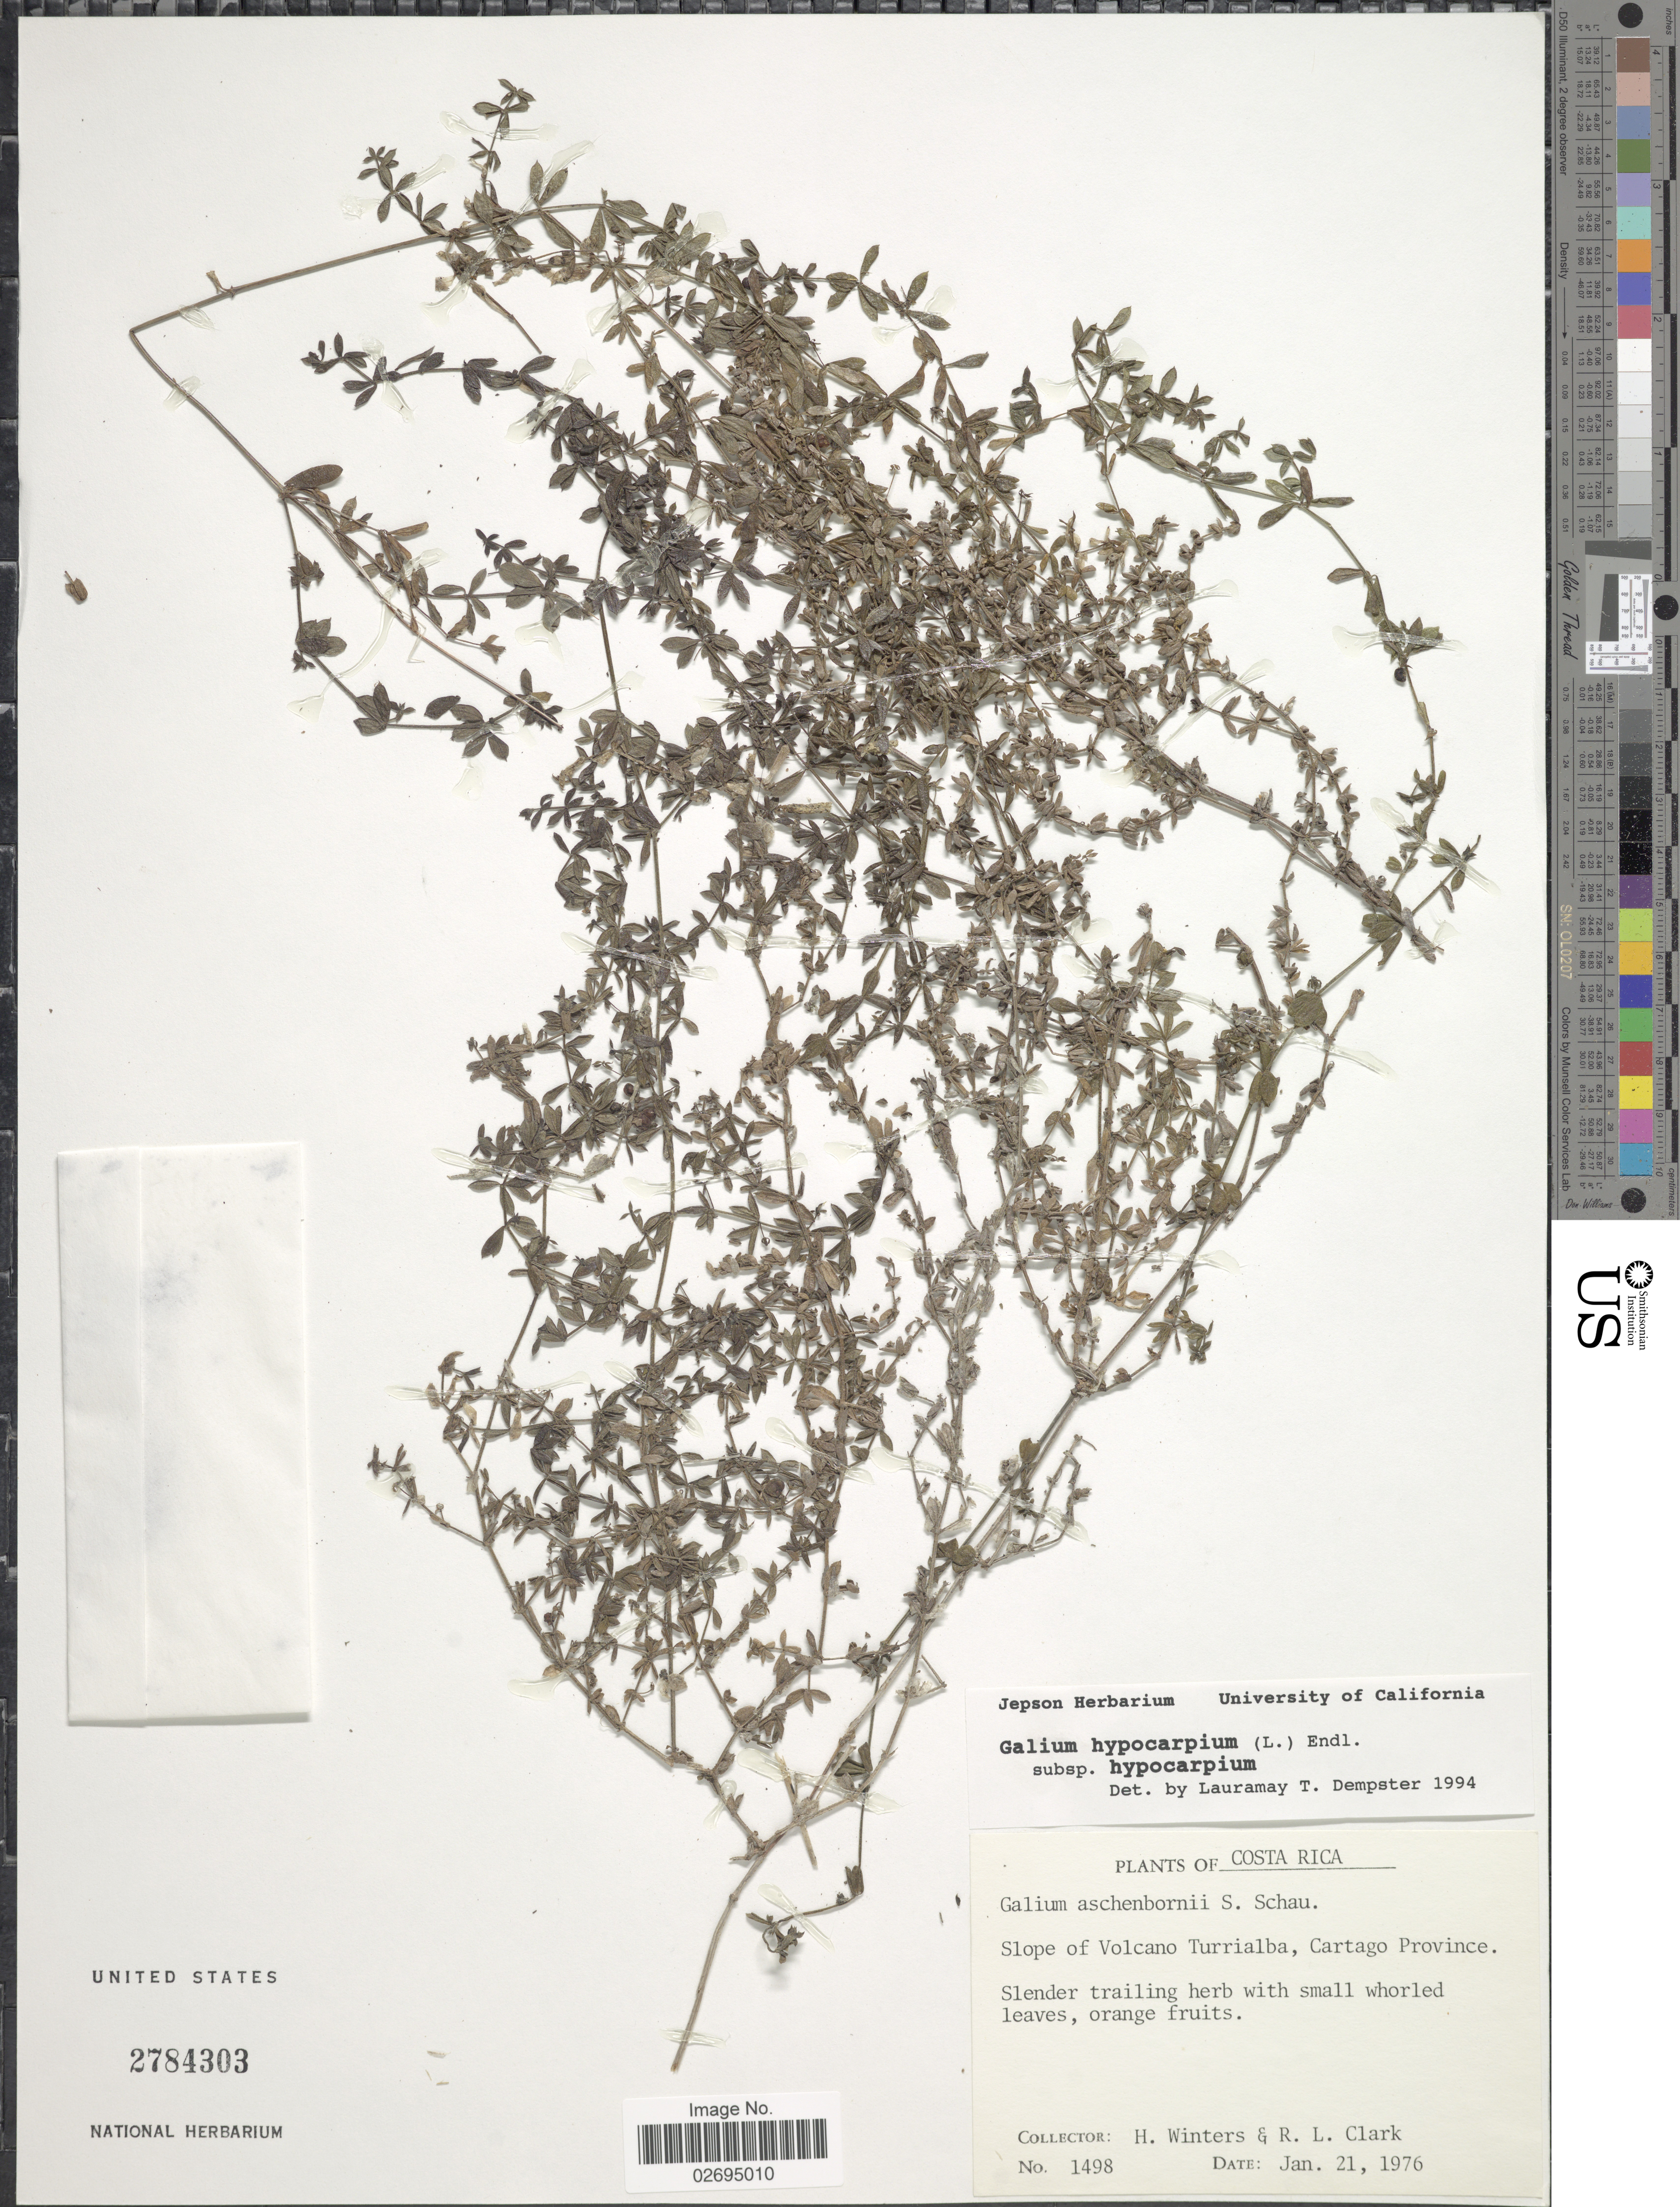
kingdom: Plantae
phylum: Tracheophyta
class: Magnoliopsida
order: Gentianales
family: Rubiaceae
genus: Galium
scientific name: Galium hypocarpium subsp. hypocarpium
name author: (L.) Endl. ex Griseb.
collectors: H. Winters & R. L. Clark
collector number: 1498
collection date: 1976-01-21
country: Costa Rica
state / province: Cartago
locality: Slope of Volcan Turrialba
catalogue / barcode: US 2784303